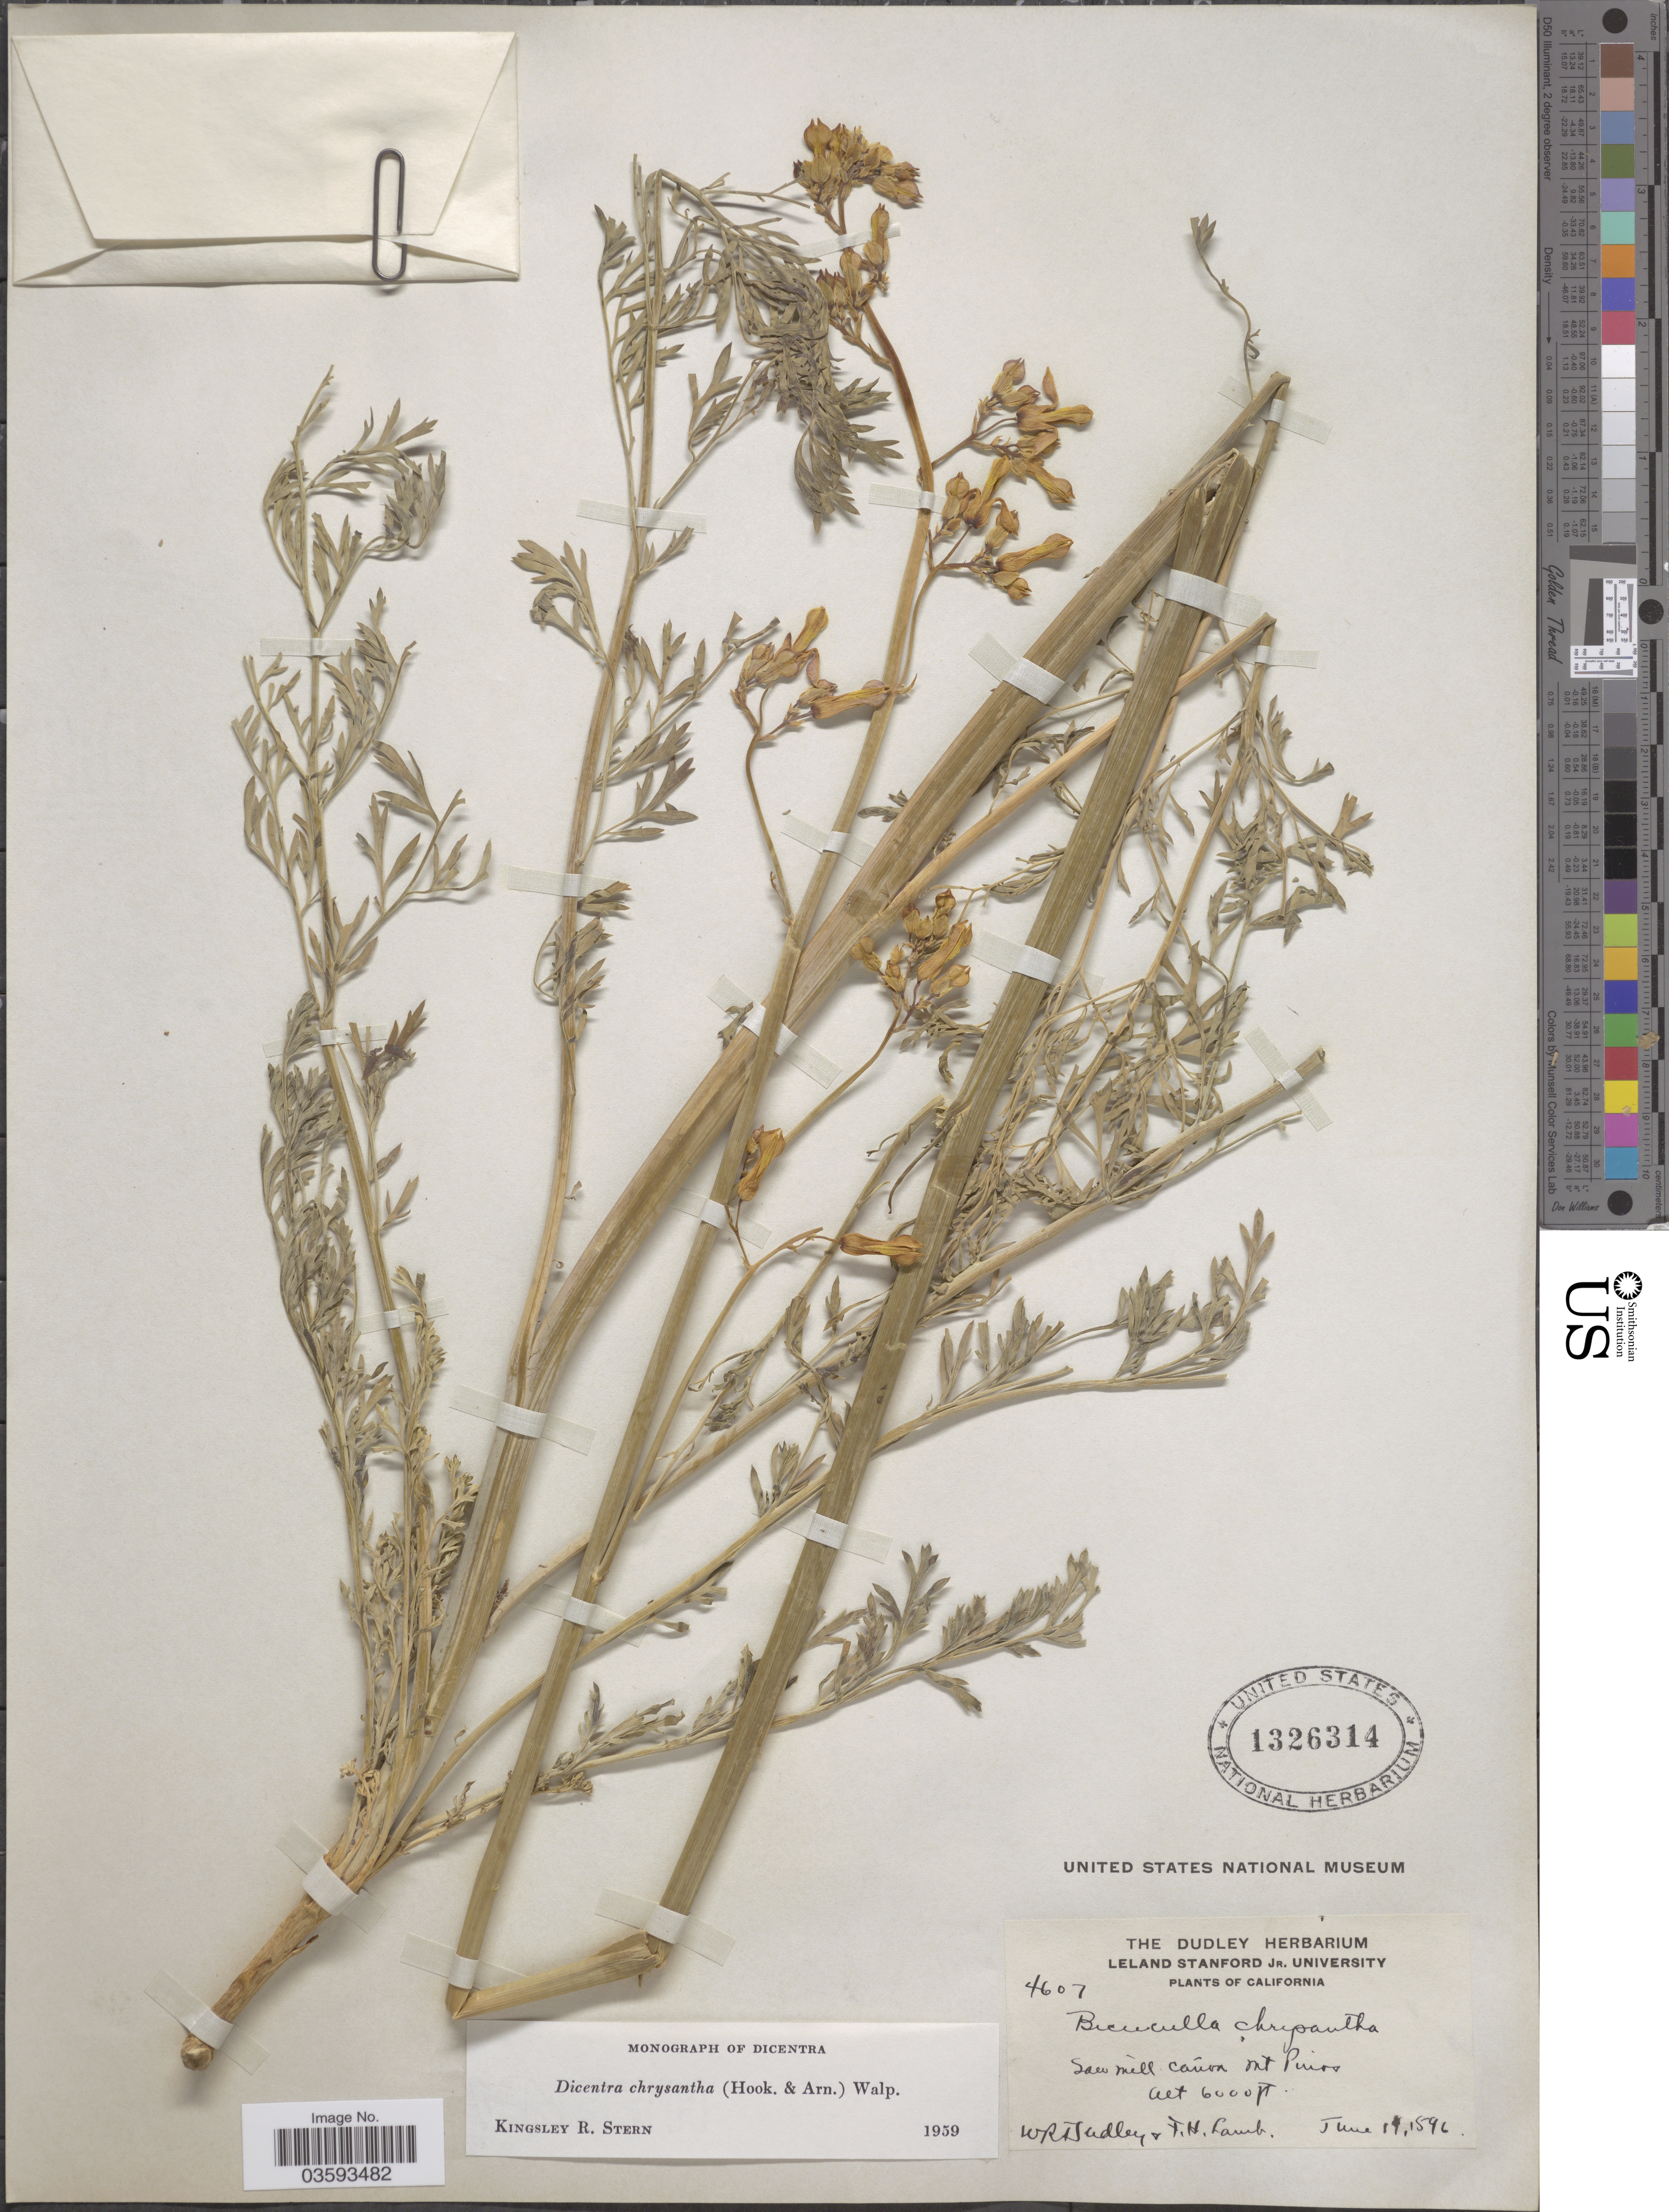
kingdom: Plantae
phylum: Tracheophyta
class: Magnoliopsida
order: Ranunculales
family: Papaveraceae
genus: Ehrendorferia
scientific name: Ehrendorferia chrysantha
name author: (Hook. & Arn.) Rylander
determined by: Strong, M. T., (US), Smithsonian Institution - National Museum of Natural History (UNITED STATES)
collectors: W. Judley & F. H. Lamb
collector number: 4607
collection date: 1896-06-14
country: United States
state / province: California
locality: Saw Mill Cañon Mt. Pinos.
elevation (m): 1829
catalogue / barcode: US 1326314